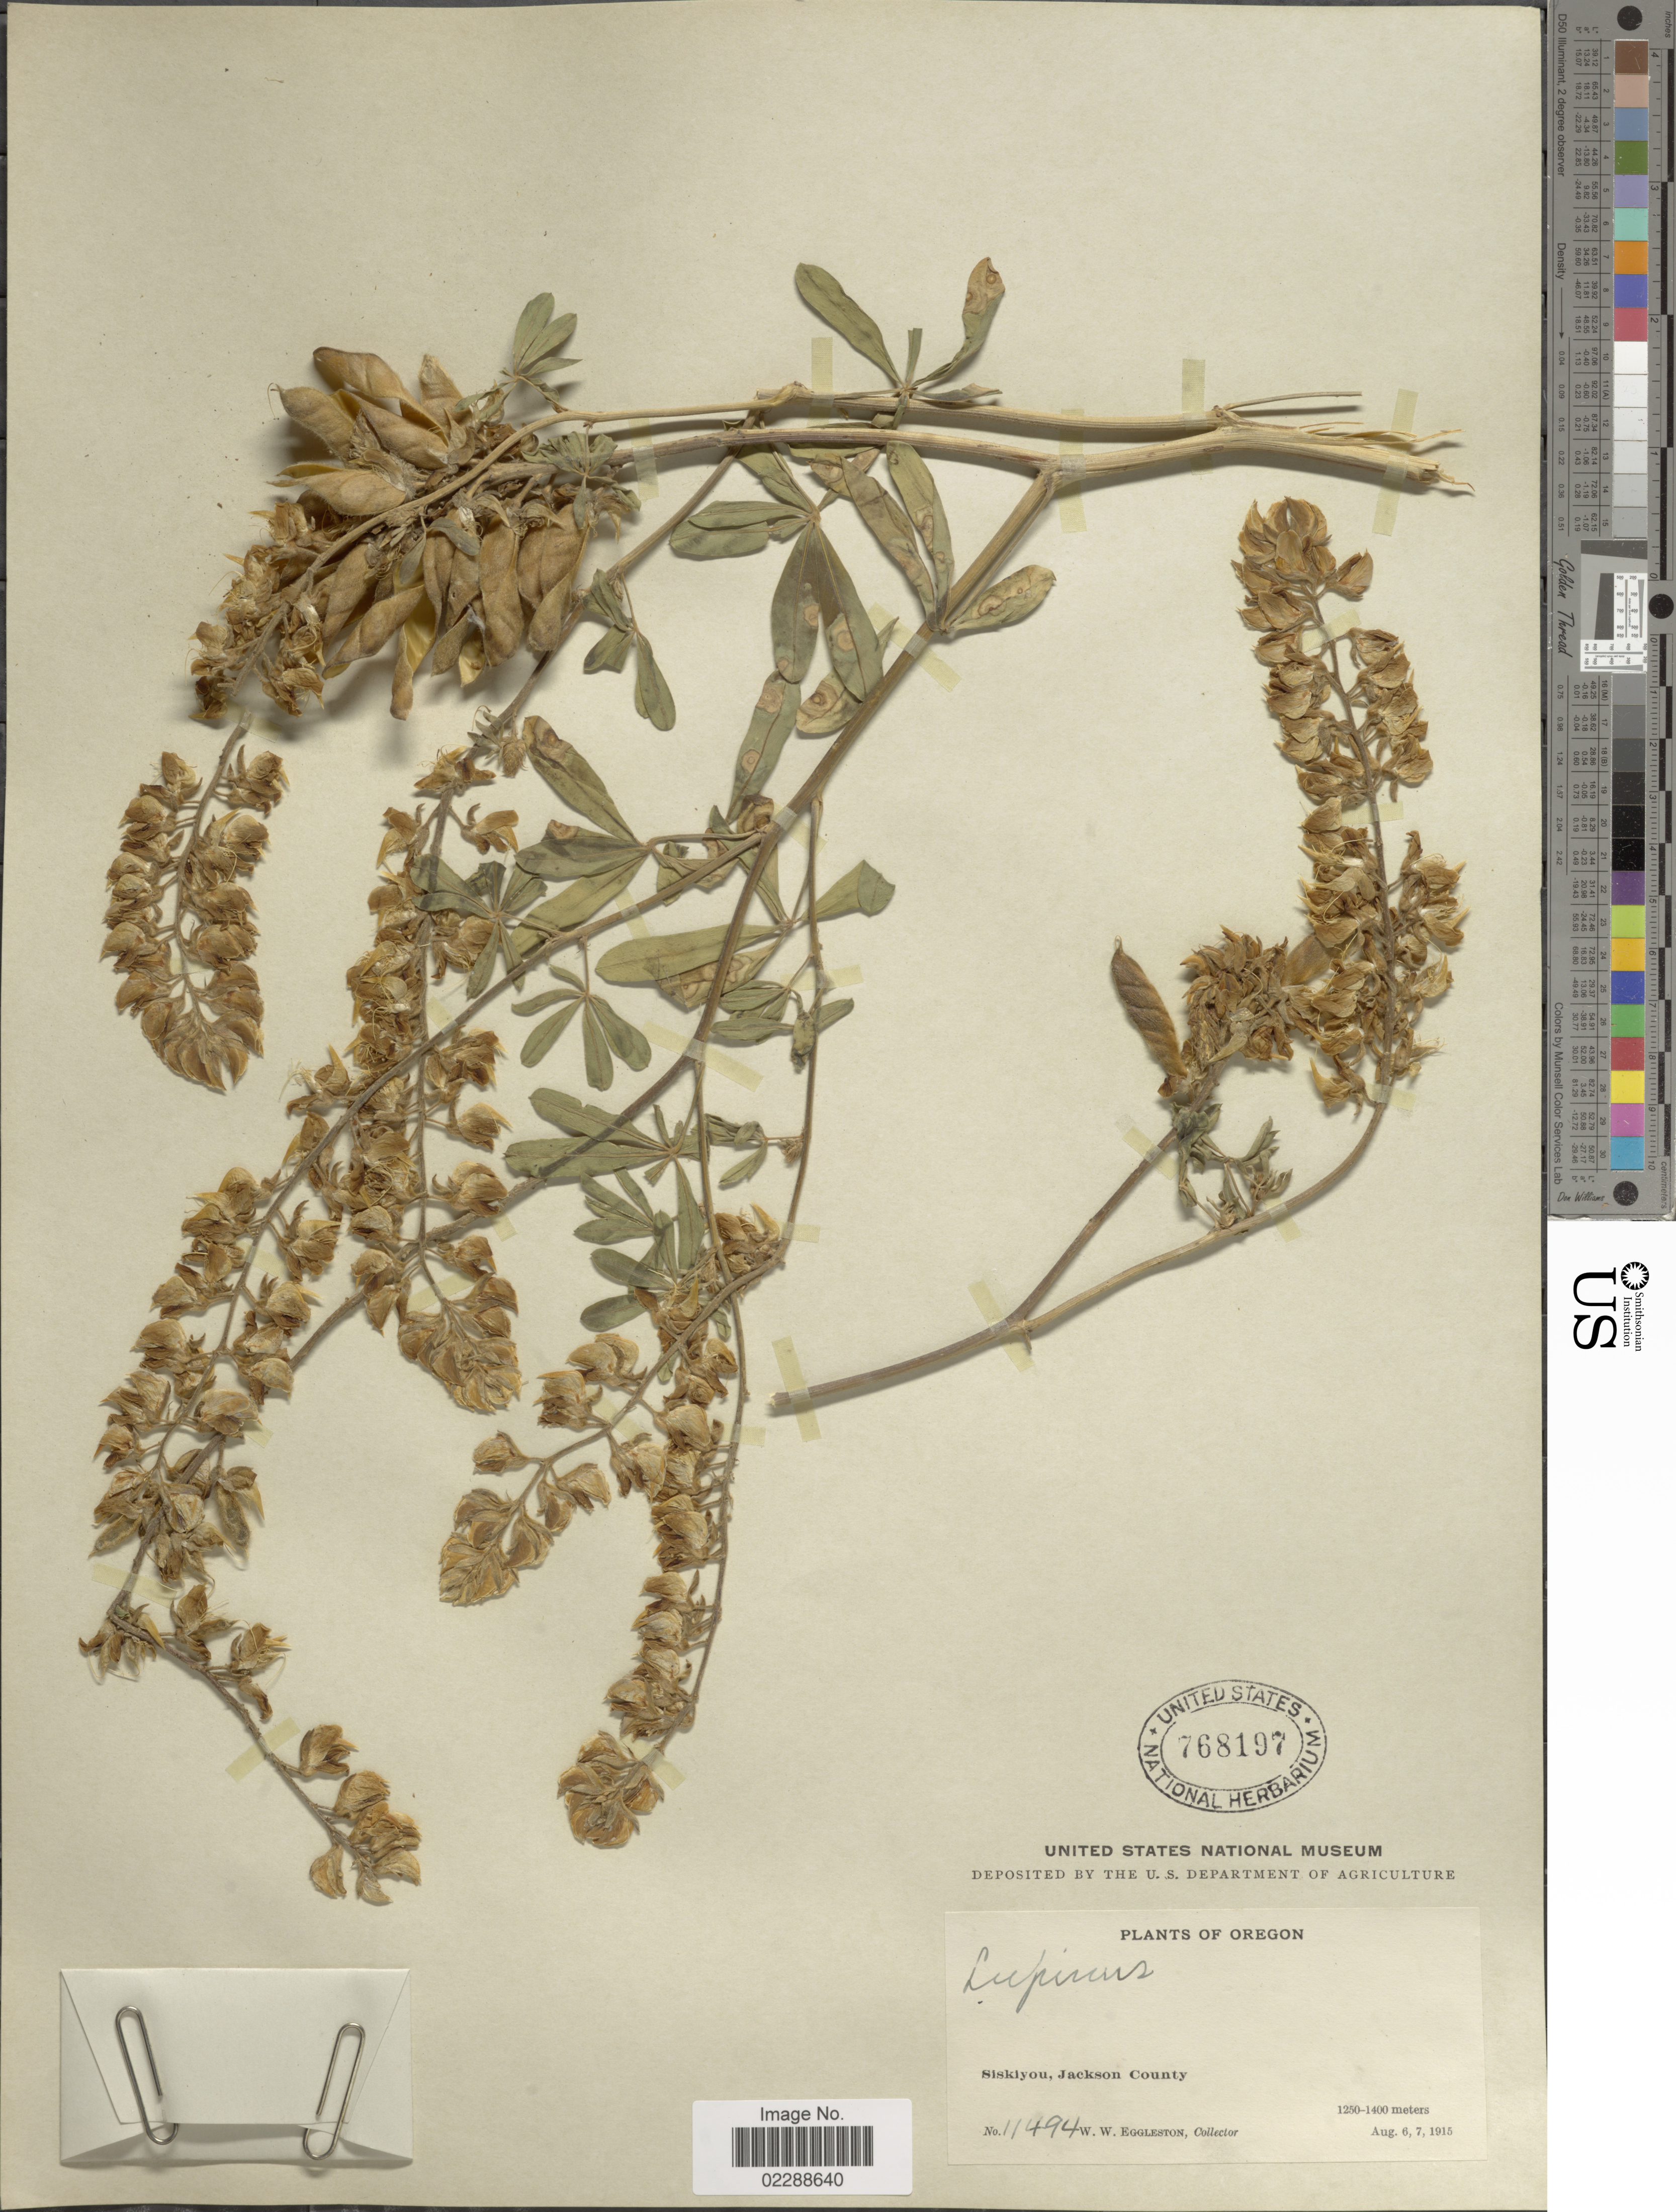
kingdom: Plantae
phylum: Tracheophyta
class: Magnoliopsida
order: Fabales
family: Fabaceae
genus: Lupinus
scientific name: Lupinus sp.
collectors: W. W. Eggleston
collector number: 11494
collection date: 1915-08-06/1915-08-07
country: United States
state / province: Oregon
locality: Siskiyou, Jackson County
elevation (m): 1250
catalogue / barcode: US 768197